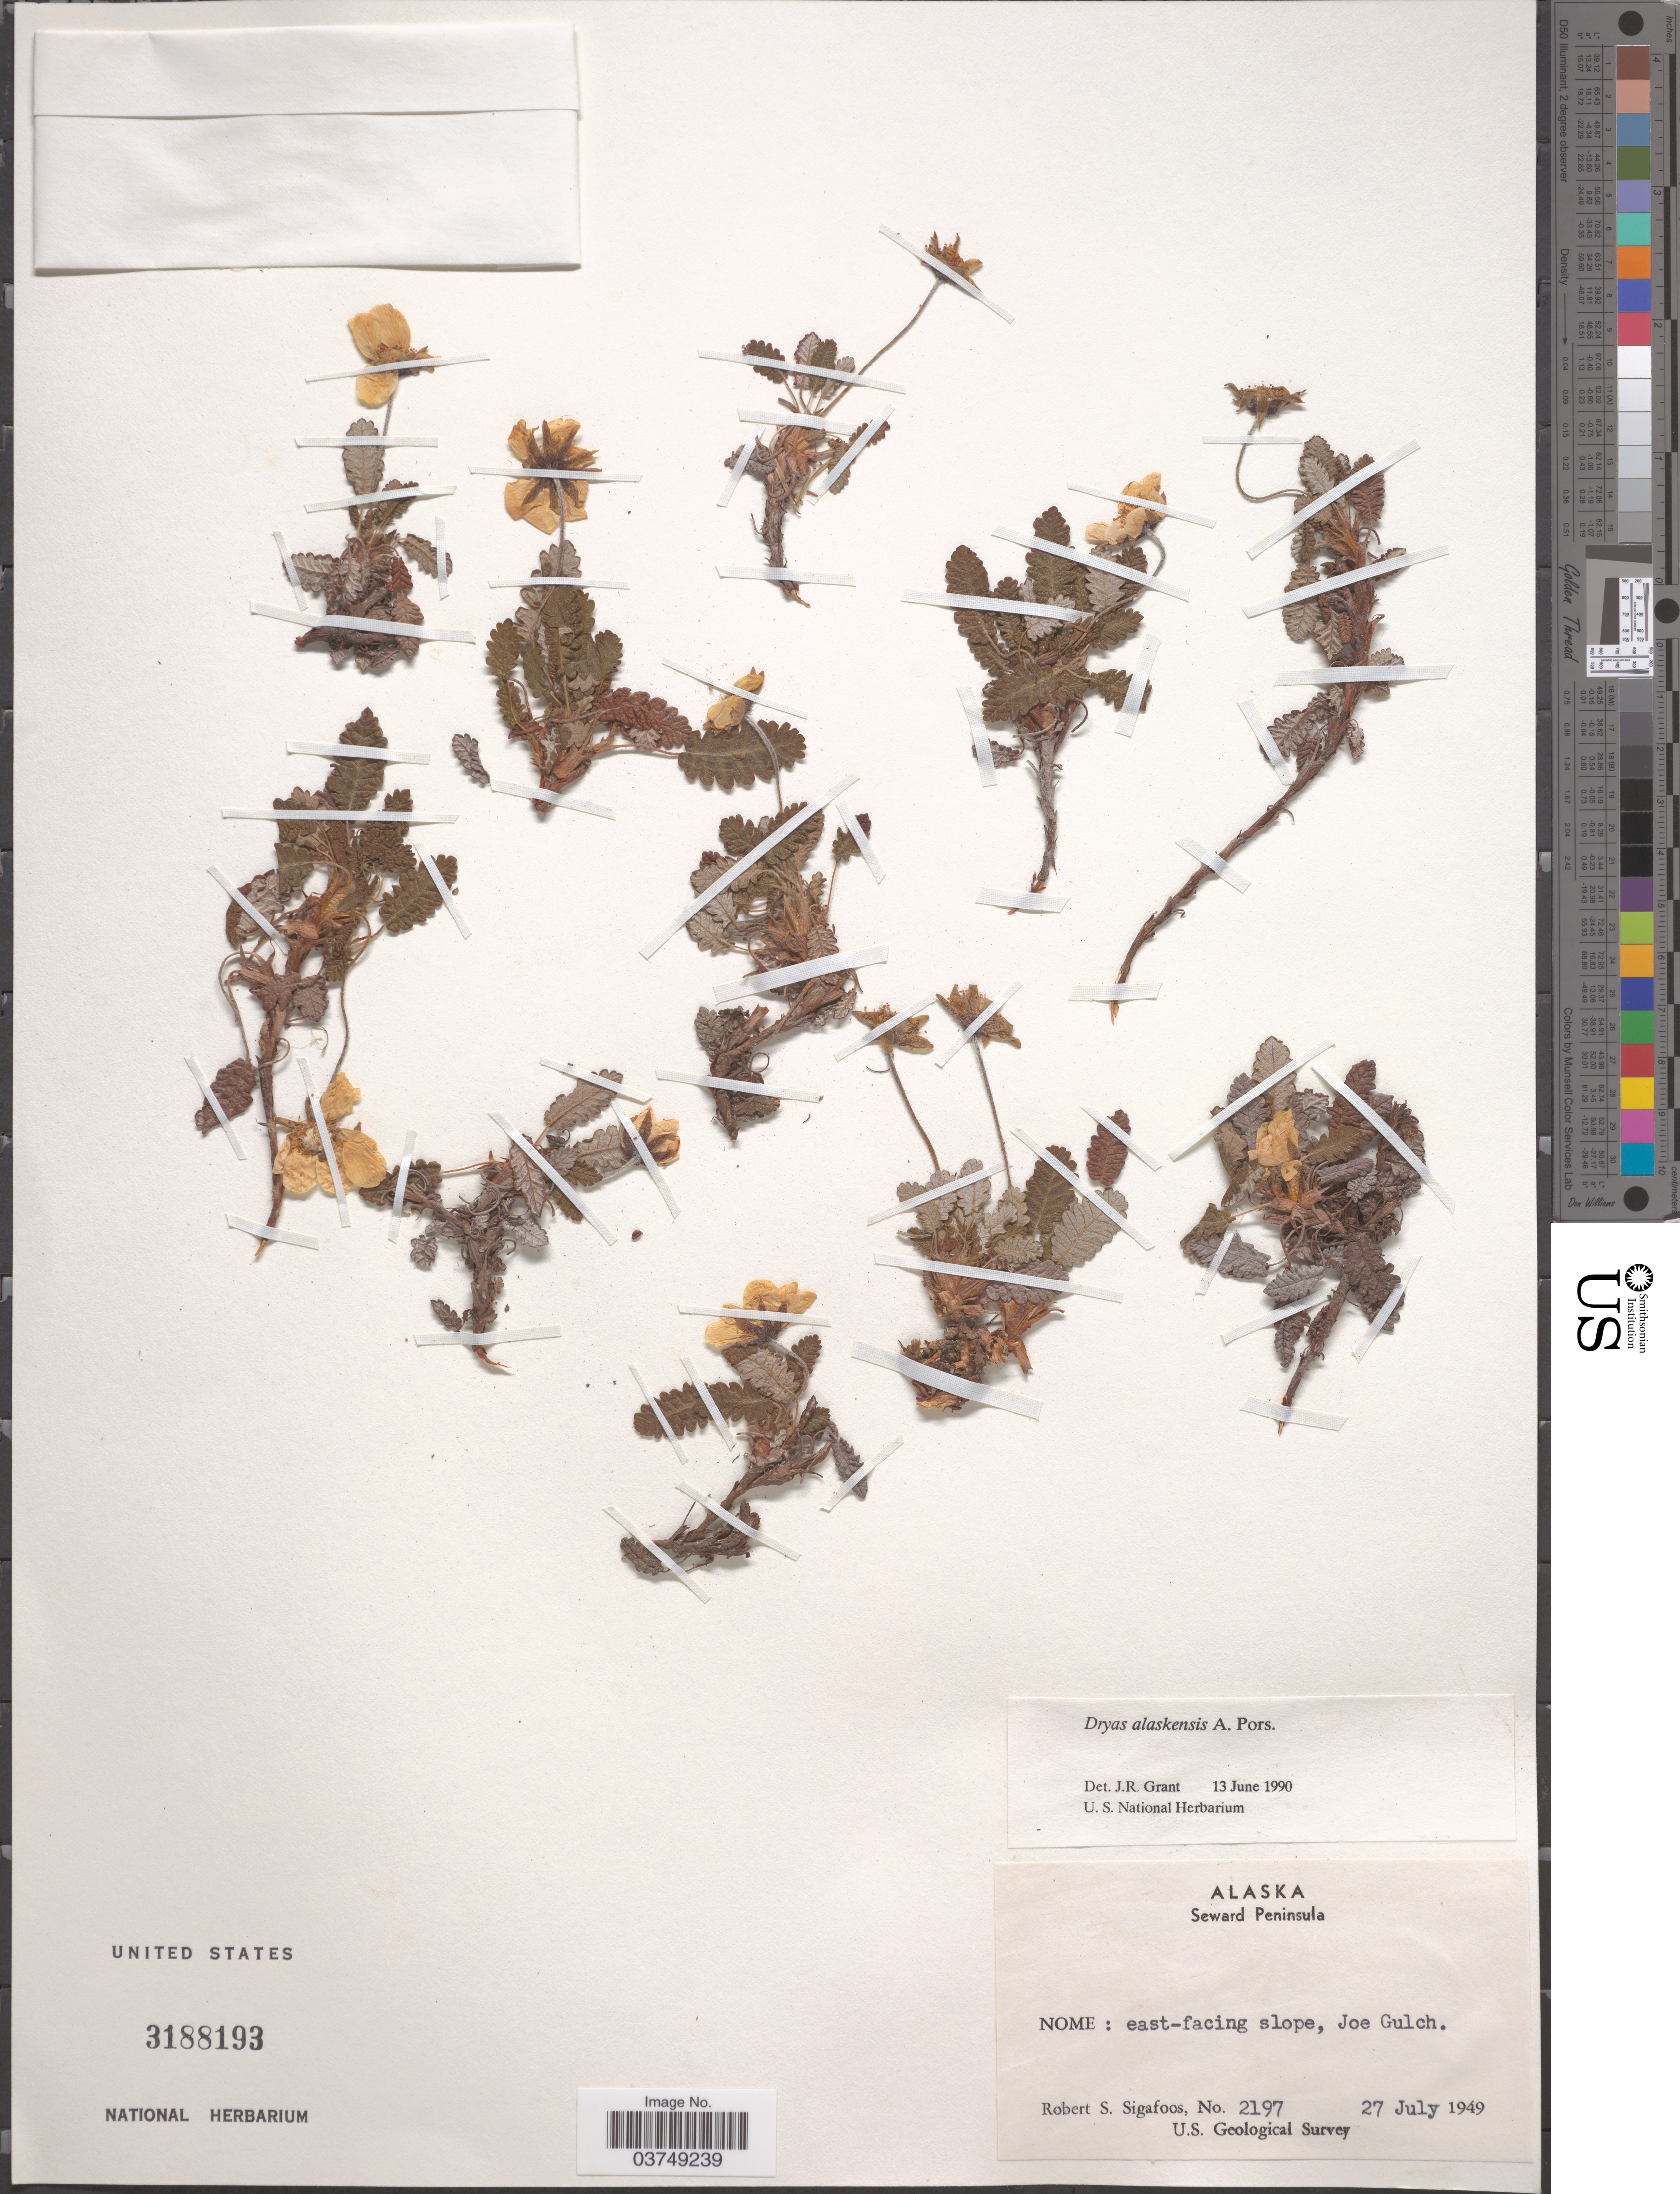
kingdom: Plantae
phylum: Tracheophyta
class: Magnoliopsida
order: Rosales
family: Rosaceae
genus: Dryas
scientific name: Dryas alaskensis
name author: A.E. Porsild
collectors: R. Sigafoos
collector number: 2197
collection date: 1949-07-27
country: United States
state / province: Alaska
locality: Seward Peninsula. Nome: east-facing slope, Joe Gulch.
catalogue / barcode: US 3188193